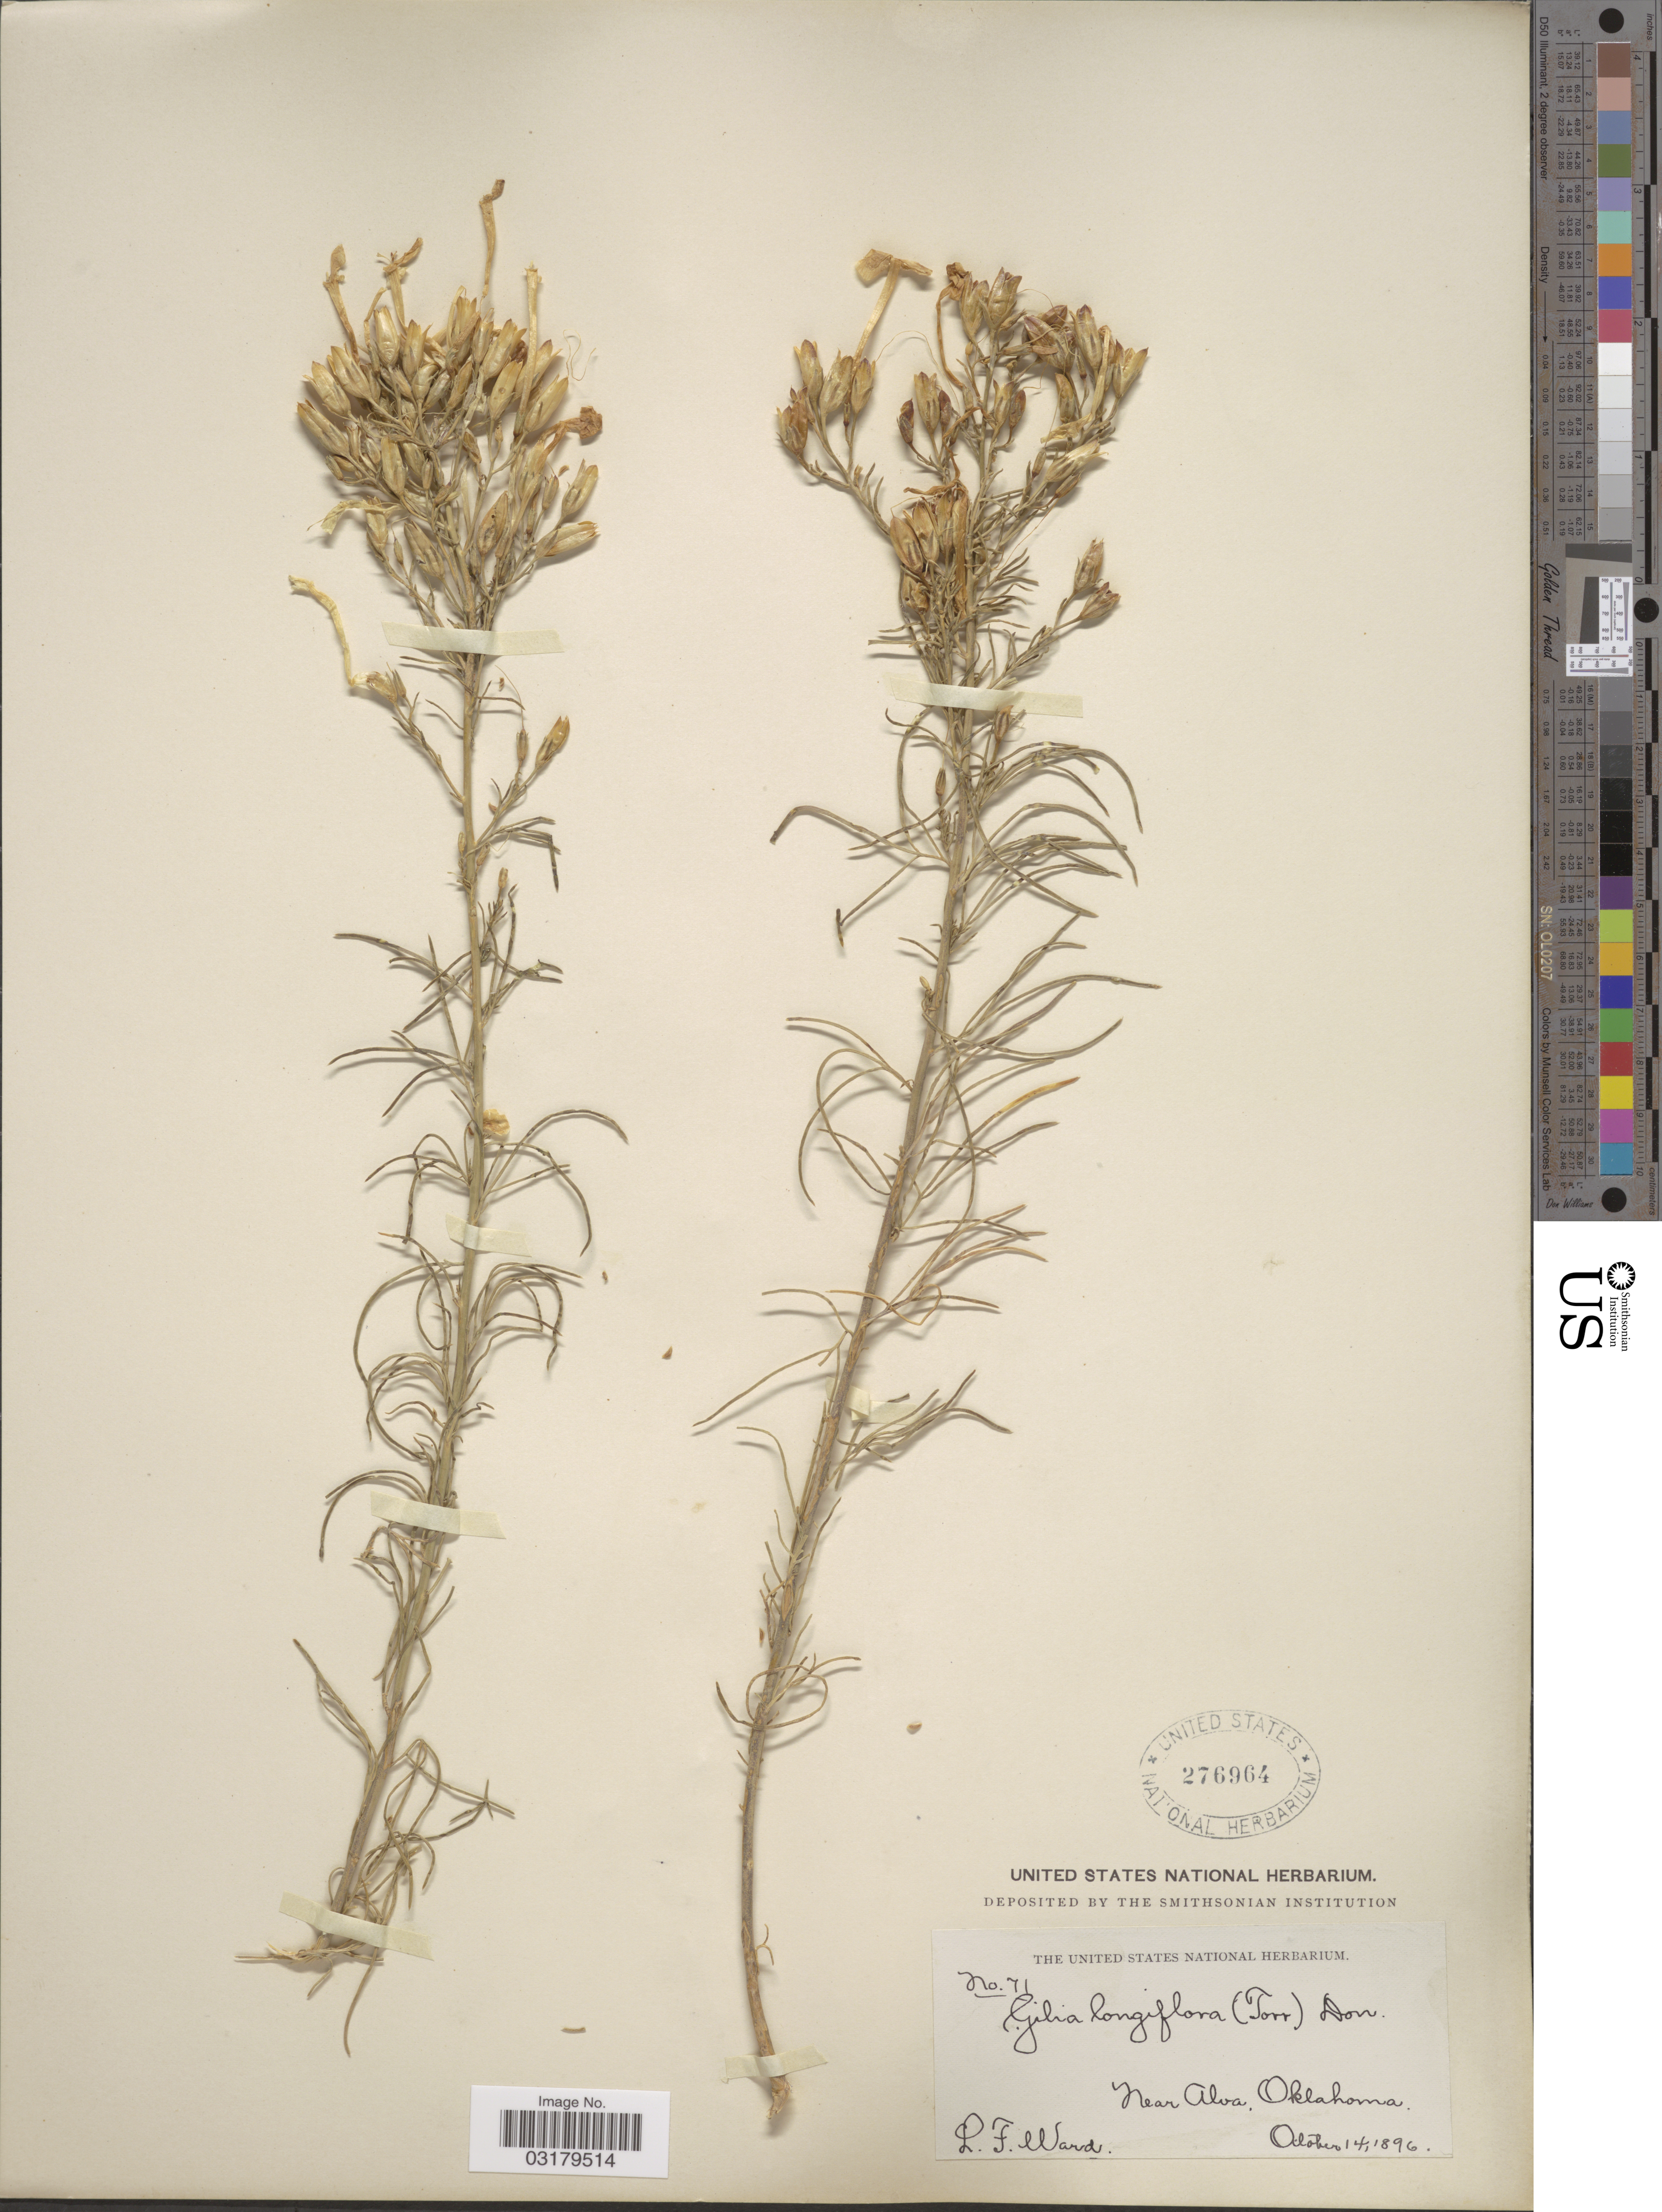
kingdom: Plantae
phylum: Tracheophyta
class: Magnoliopsida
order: Ericales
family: Polemoniaceae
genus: Ipomopsis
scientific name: Ipomopsis longiflora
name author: (Torr.) V.E. Grant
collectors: L. Ward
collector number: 71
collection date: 1896-10-14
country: United States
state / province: Oklahoma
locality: Near Alva.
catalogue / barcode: US 276964